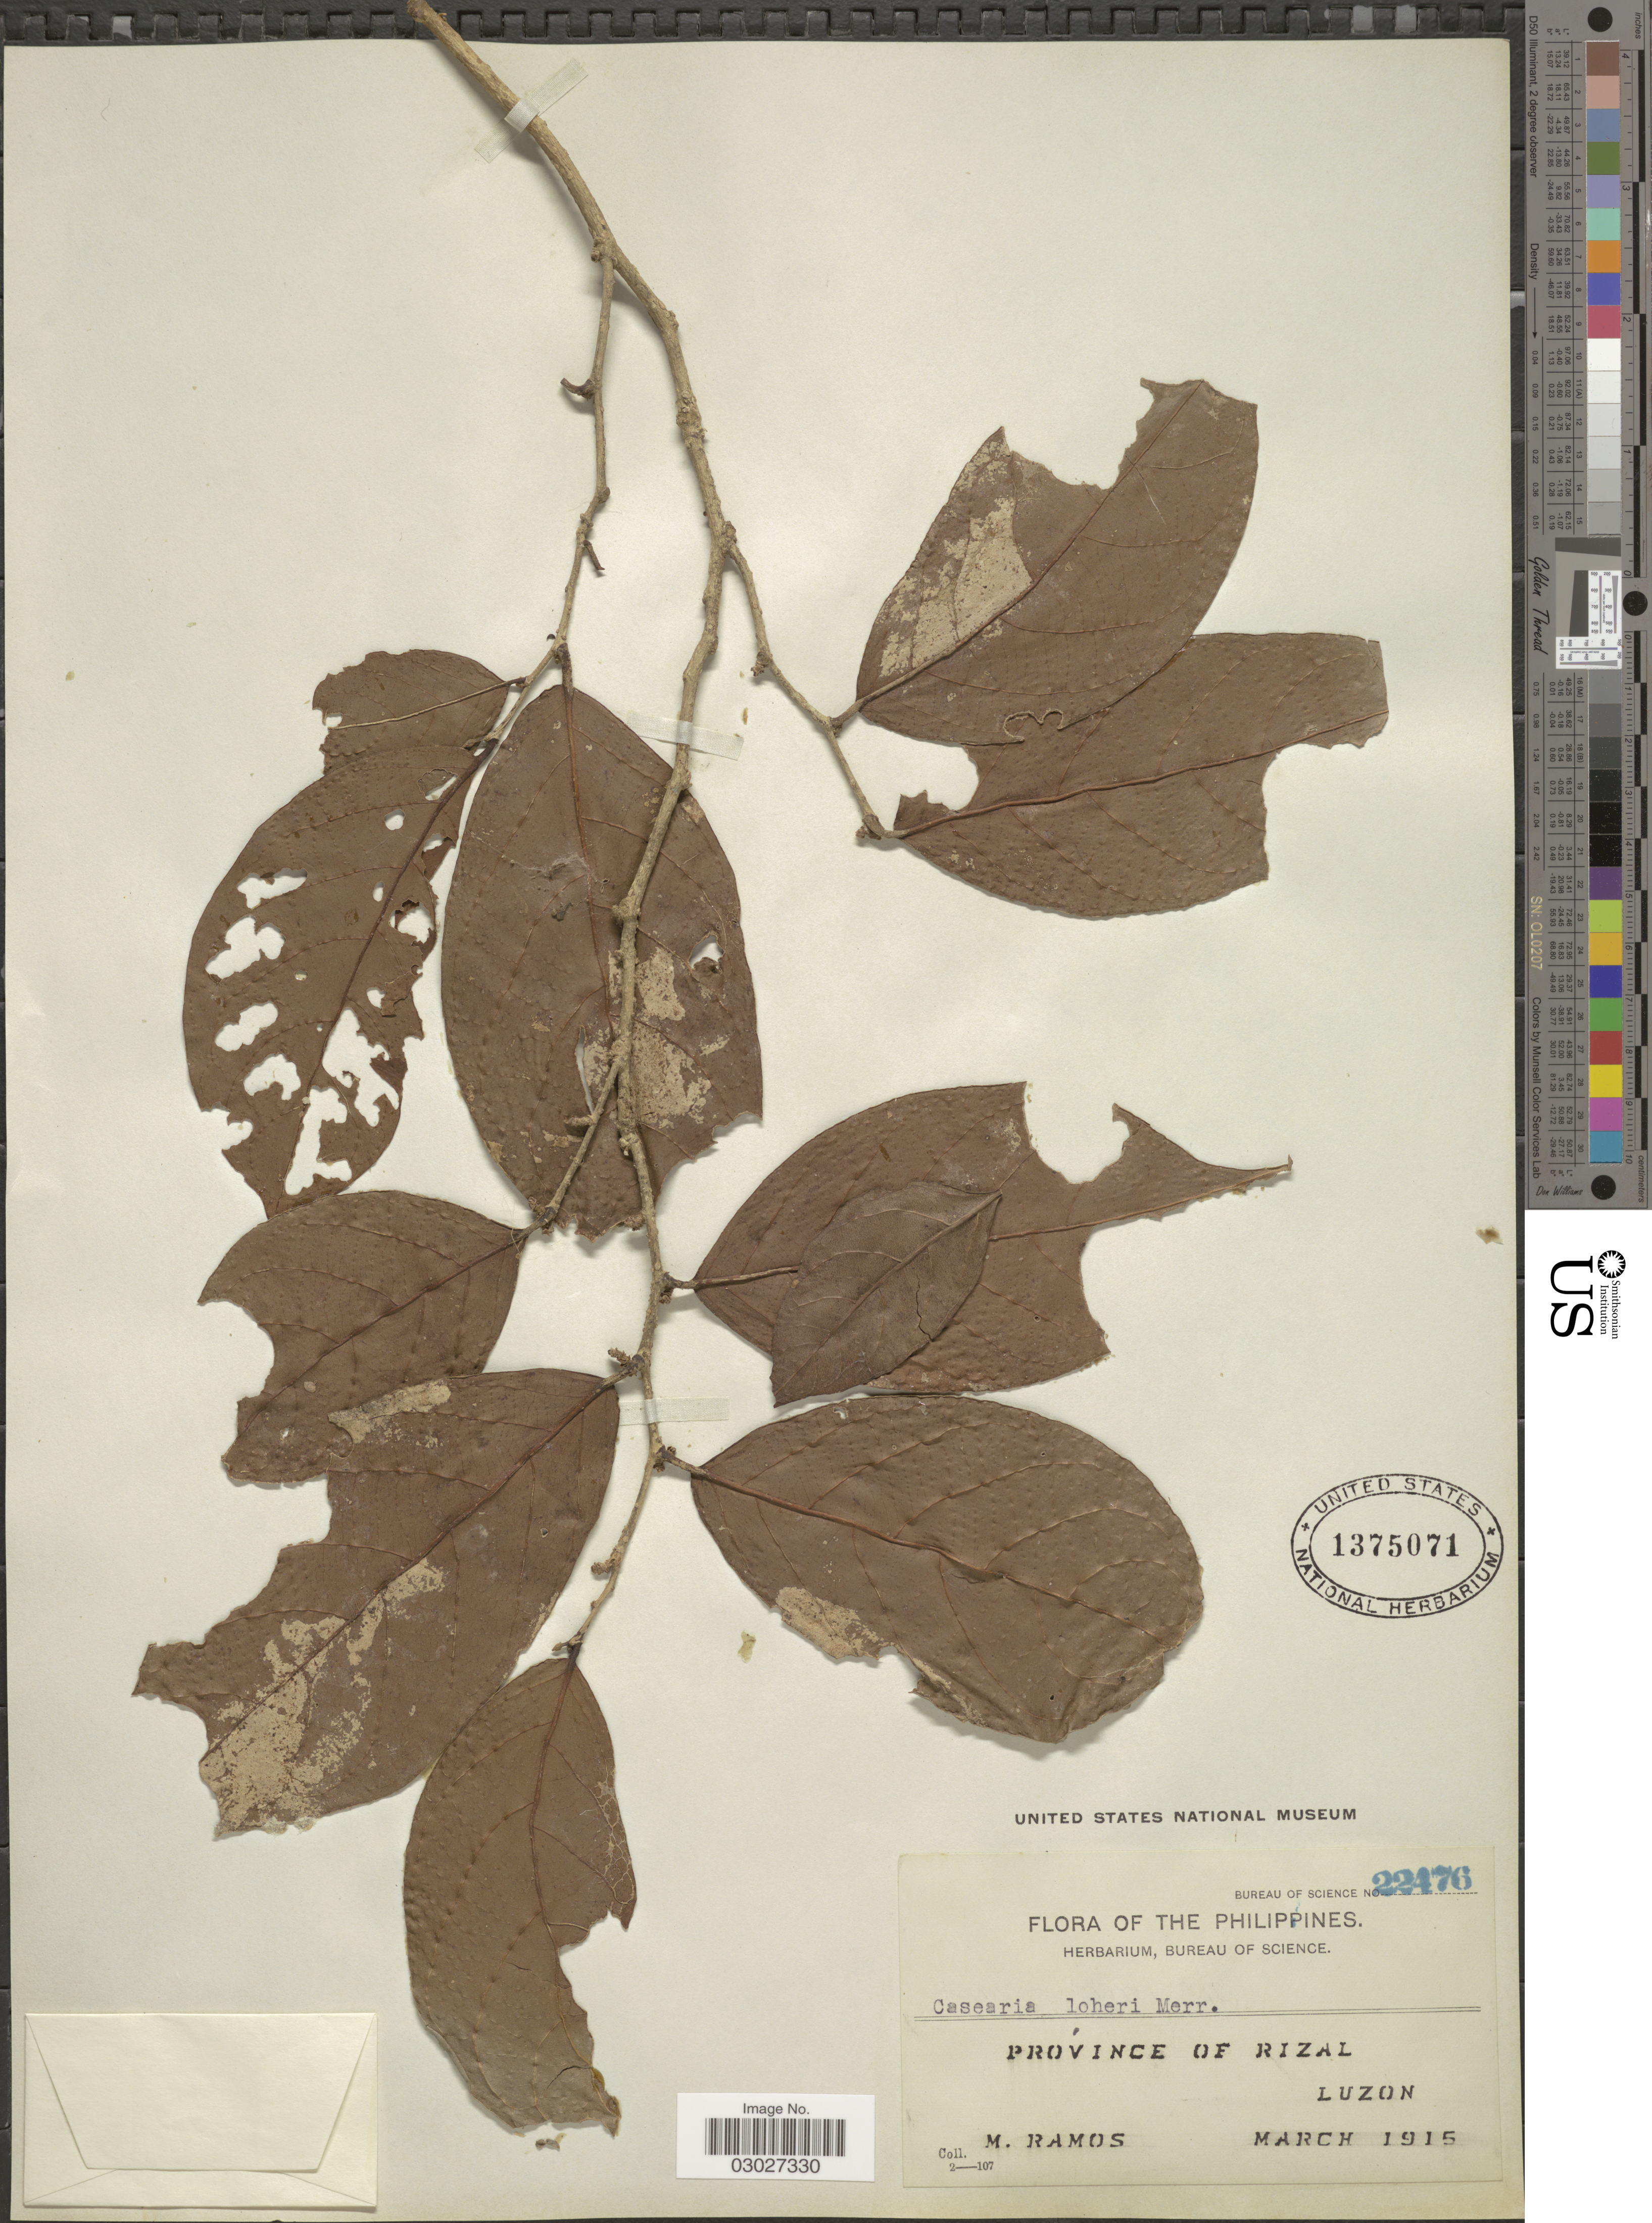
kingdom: Plantae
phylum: Tracheophyta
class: Magnoliopsida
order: Malpighiales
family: Salicaceae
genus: Casearia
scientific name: Casearia loheri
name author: Merr.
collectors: M. Ramos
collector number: Bureau of science 22476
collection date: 1915-03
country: Philippines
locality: Province of Rizal, Luzon.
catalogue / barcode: US 1375071